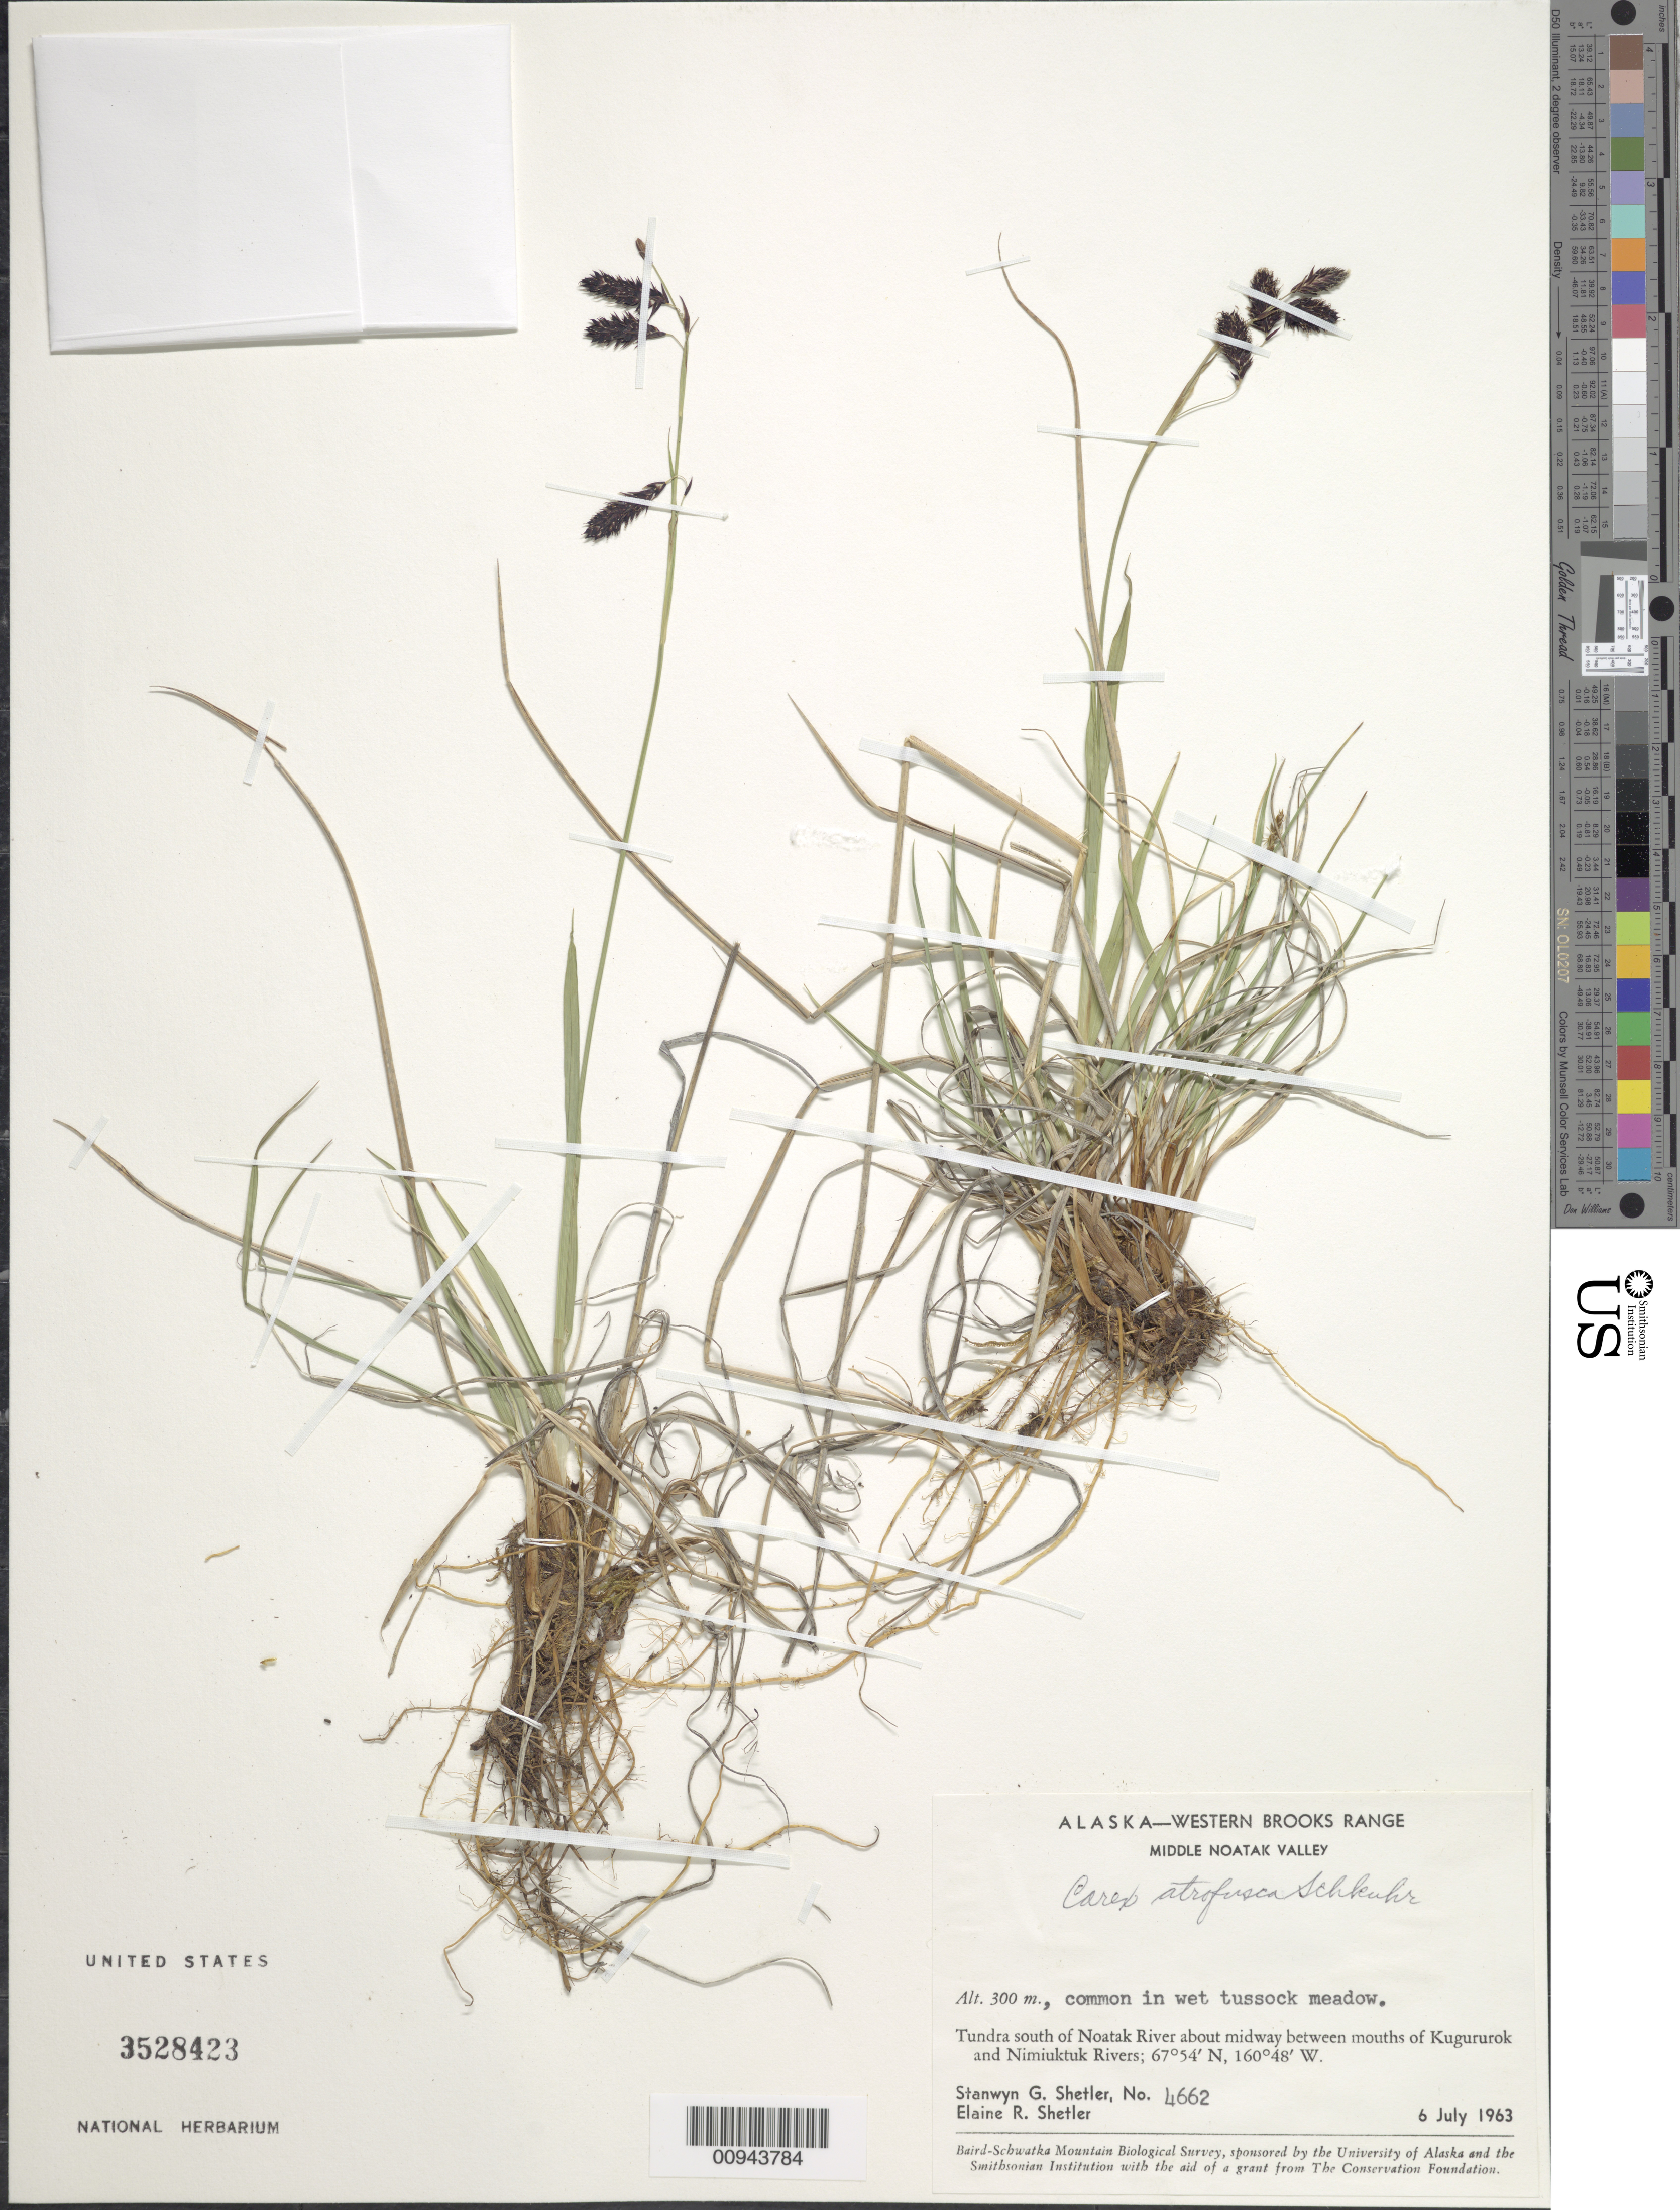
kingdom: Plantae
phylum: Tracheophyta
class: Liliopsida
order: Poales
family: Cyperaceae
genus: Carex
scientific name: Carex atrofusca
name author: Schkuhr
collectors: S. Shetler & E. R. Shetler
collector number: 4662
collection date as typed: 06 Jul 1963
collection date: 1963-07-06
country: United States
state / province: Alaska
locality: S of Noatak River about midway between mouths of Kugururok and Nimiuktuk Rivers. Western Brooks Range, Middle Noatak Valley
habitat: Tundra. Common in wet tussock meadow.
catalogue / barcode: US 3528423